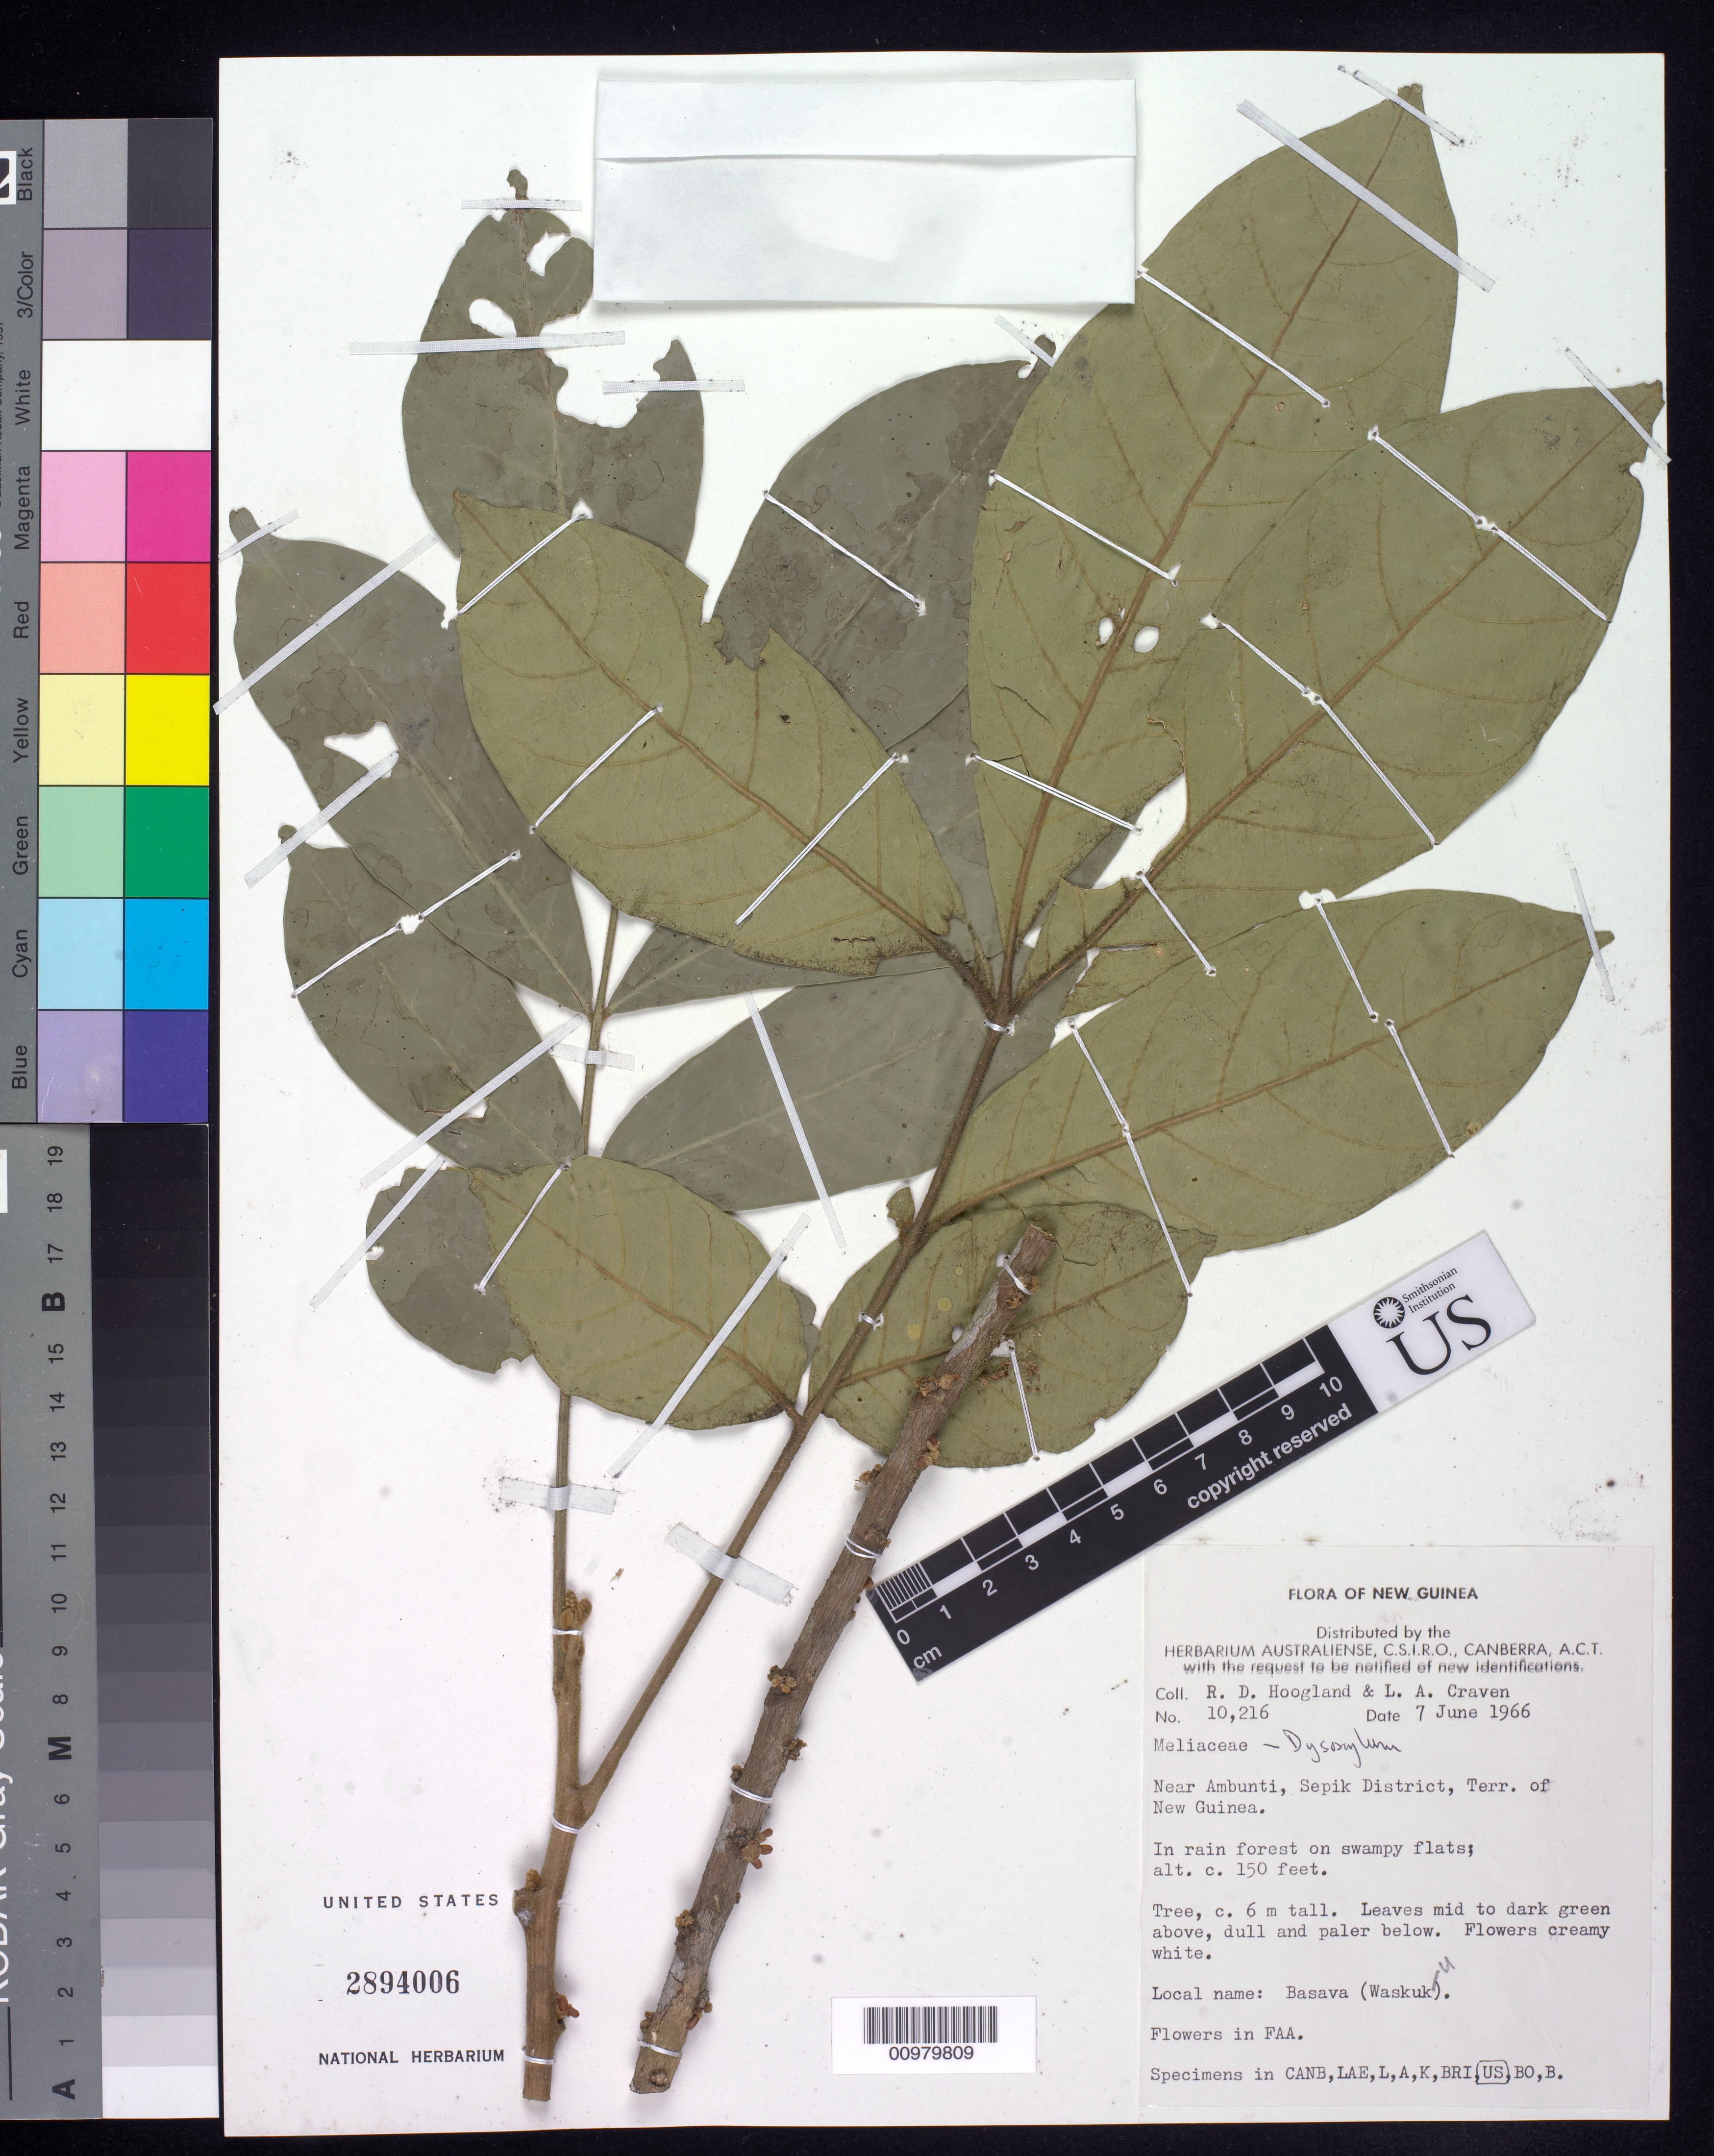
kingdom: Plantae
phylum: Tracheophyta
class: Magnoliopsida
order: Sapindales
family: Meliaceae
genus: Didymocheton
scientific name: Didymocheton pettigrewianus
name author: (F.M. Bailey) Hauenschild & Holzmeyer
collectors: R. D. Hoogland & L. A. Craven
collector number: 10216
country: Papua New Guinea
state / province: East Sepik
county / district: Ambunti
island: New Guinea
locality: Sepik District, Near Ambunti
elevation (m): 46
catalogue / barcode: US 2894006